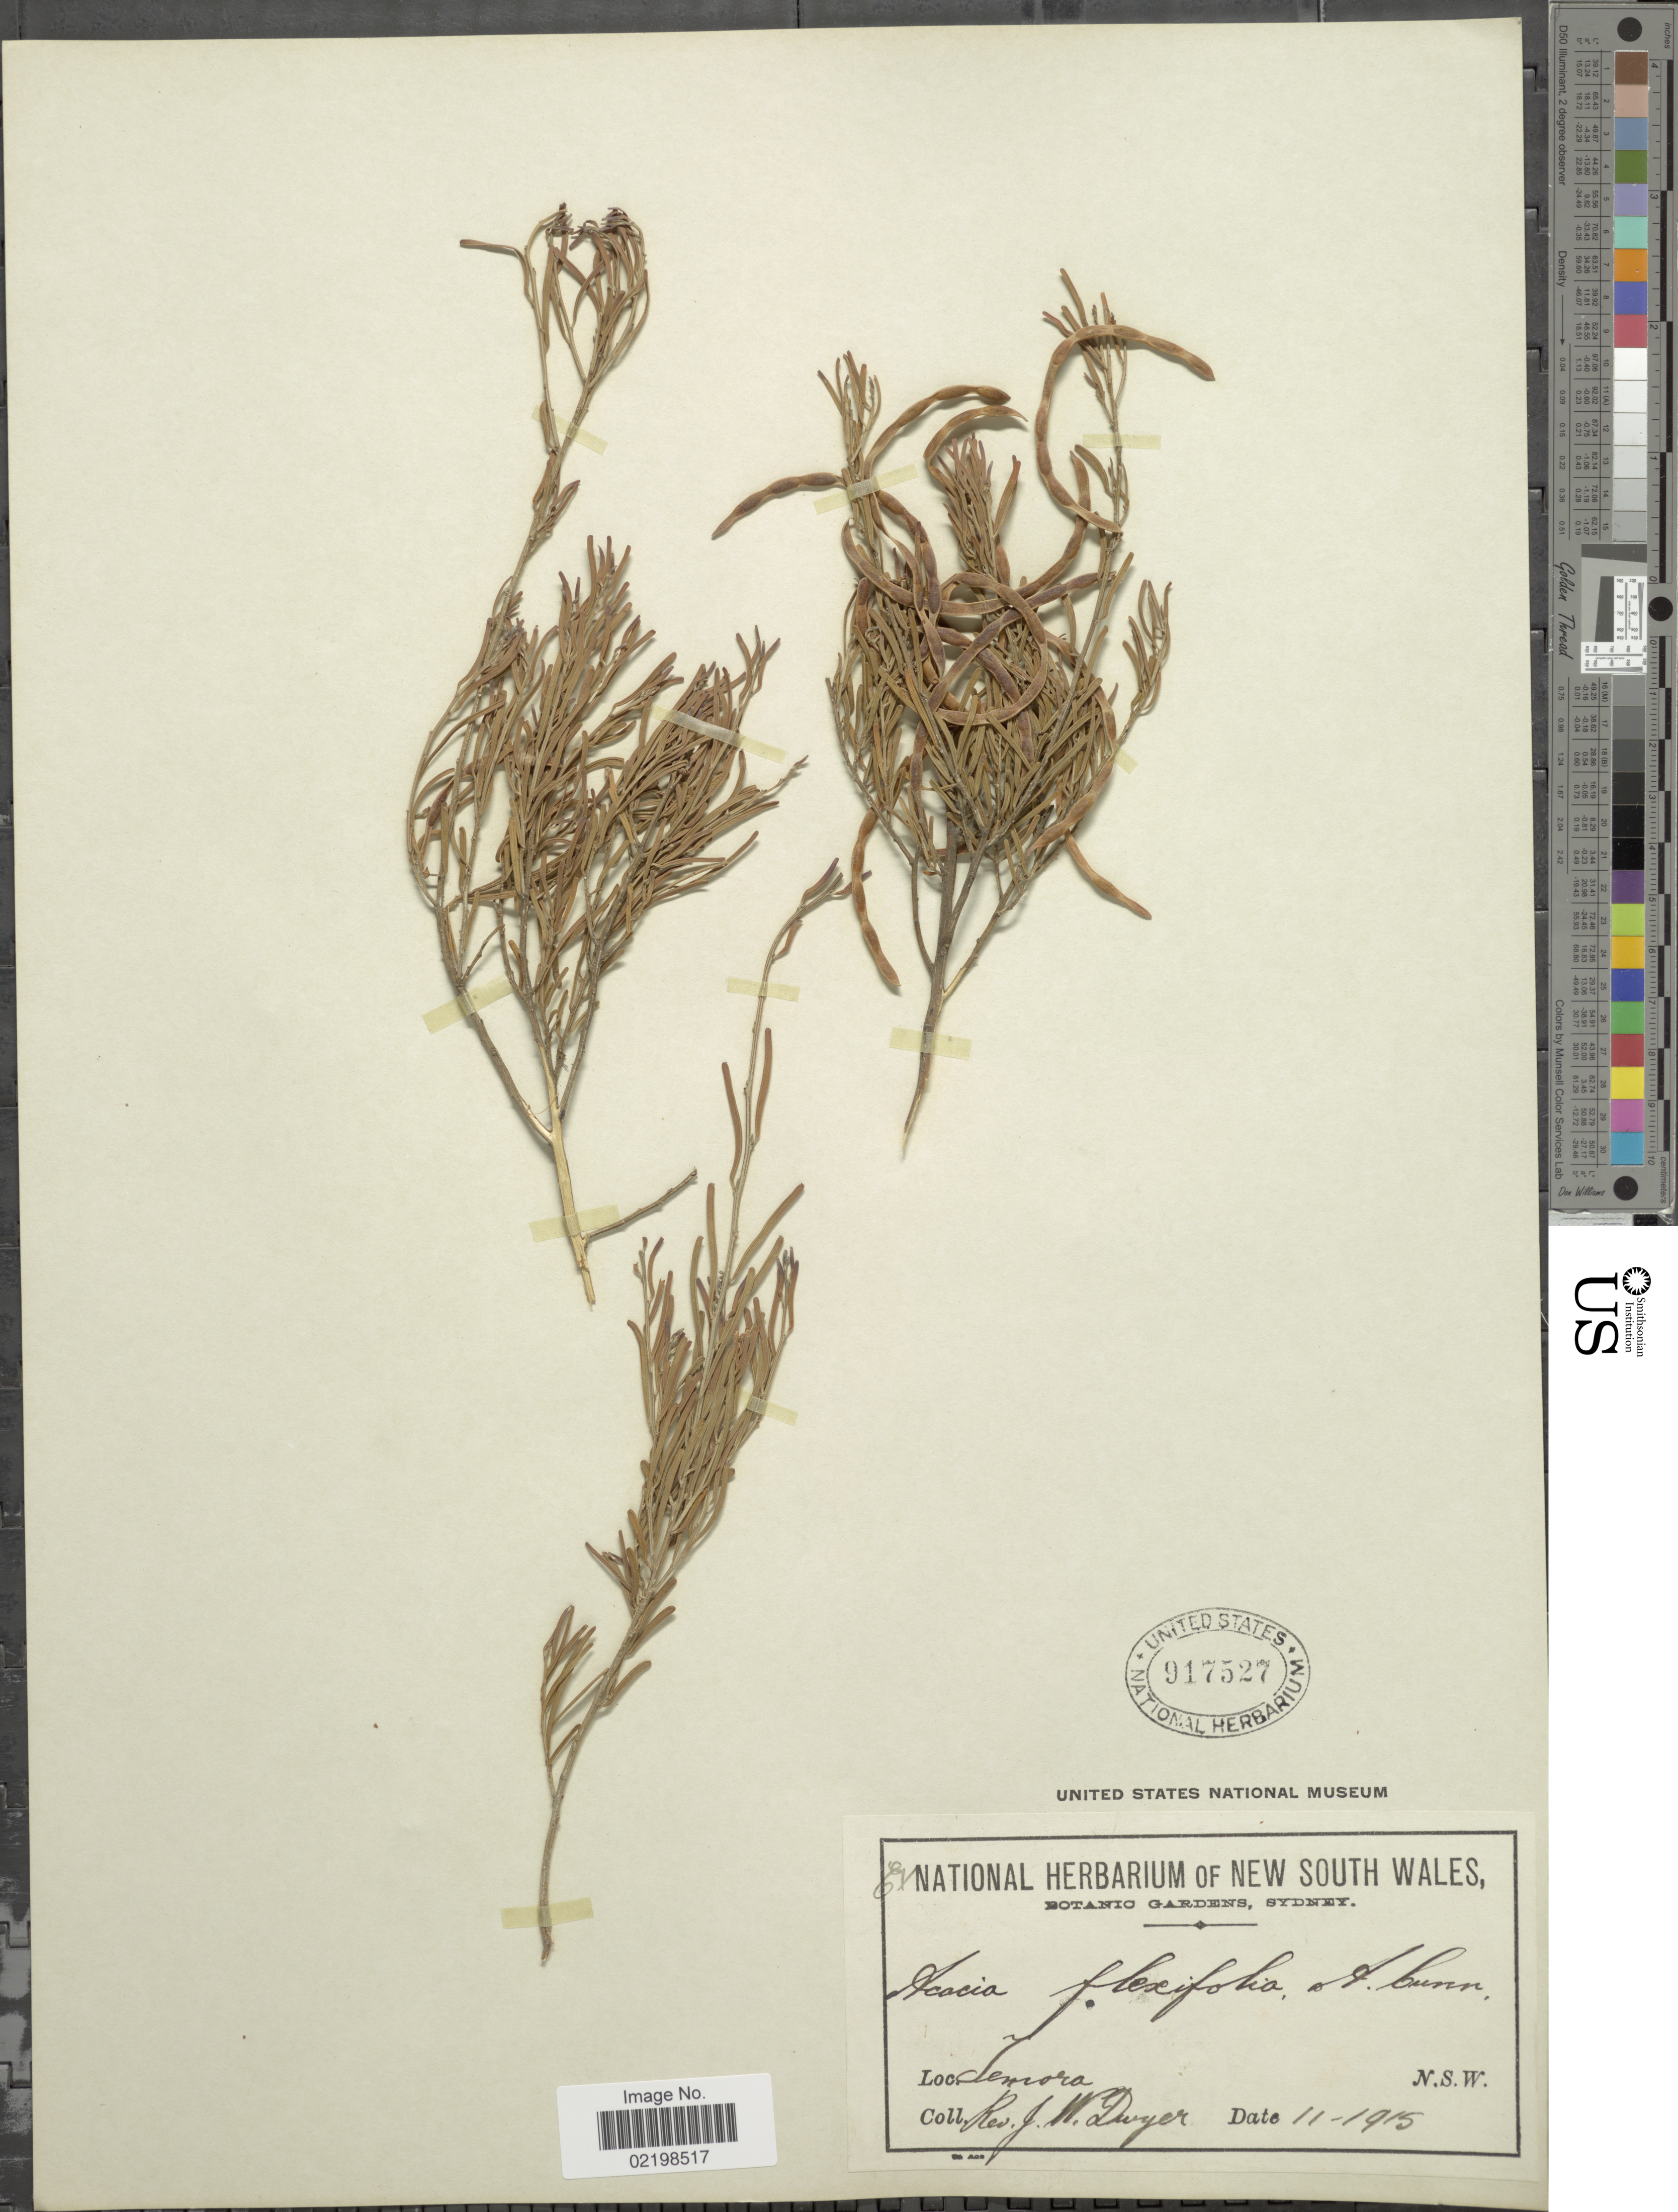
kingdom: Plantae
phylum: Tracheophyta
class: Magnoliopsida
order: Fabales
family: Fabaceae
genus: Acacia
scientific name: Acacia flexifolia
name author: A. Cunn. ex Benth.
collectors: J. Dwyer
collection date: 1915-11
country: Australia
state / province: New South Wales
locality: Temora, N.S.W.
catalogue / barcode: US 917527